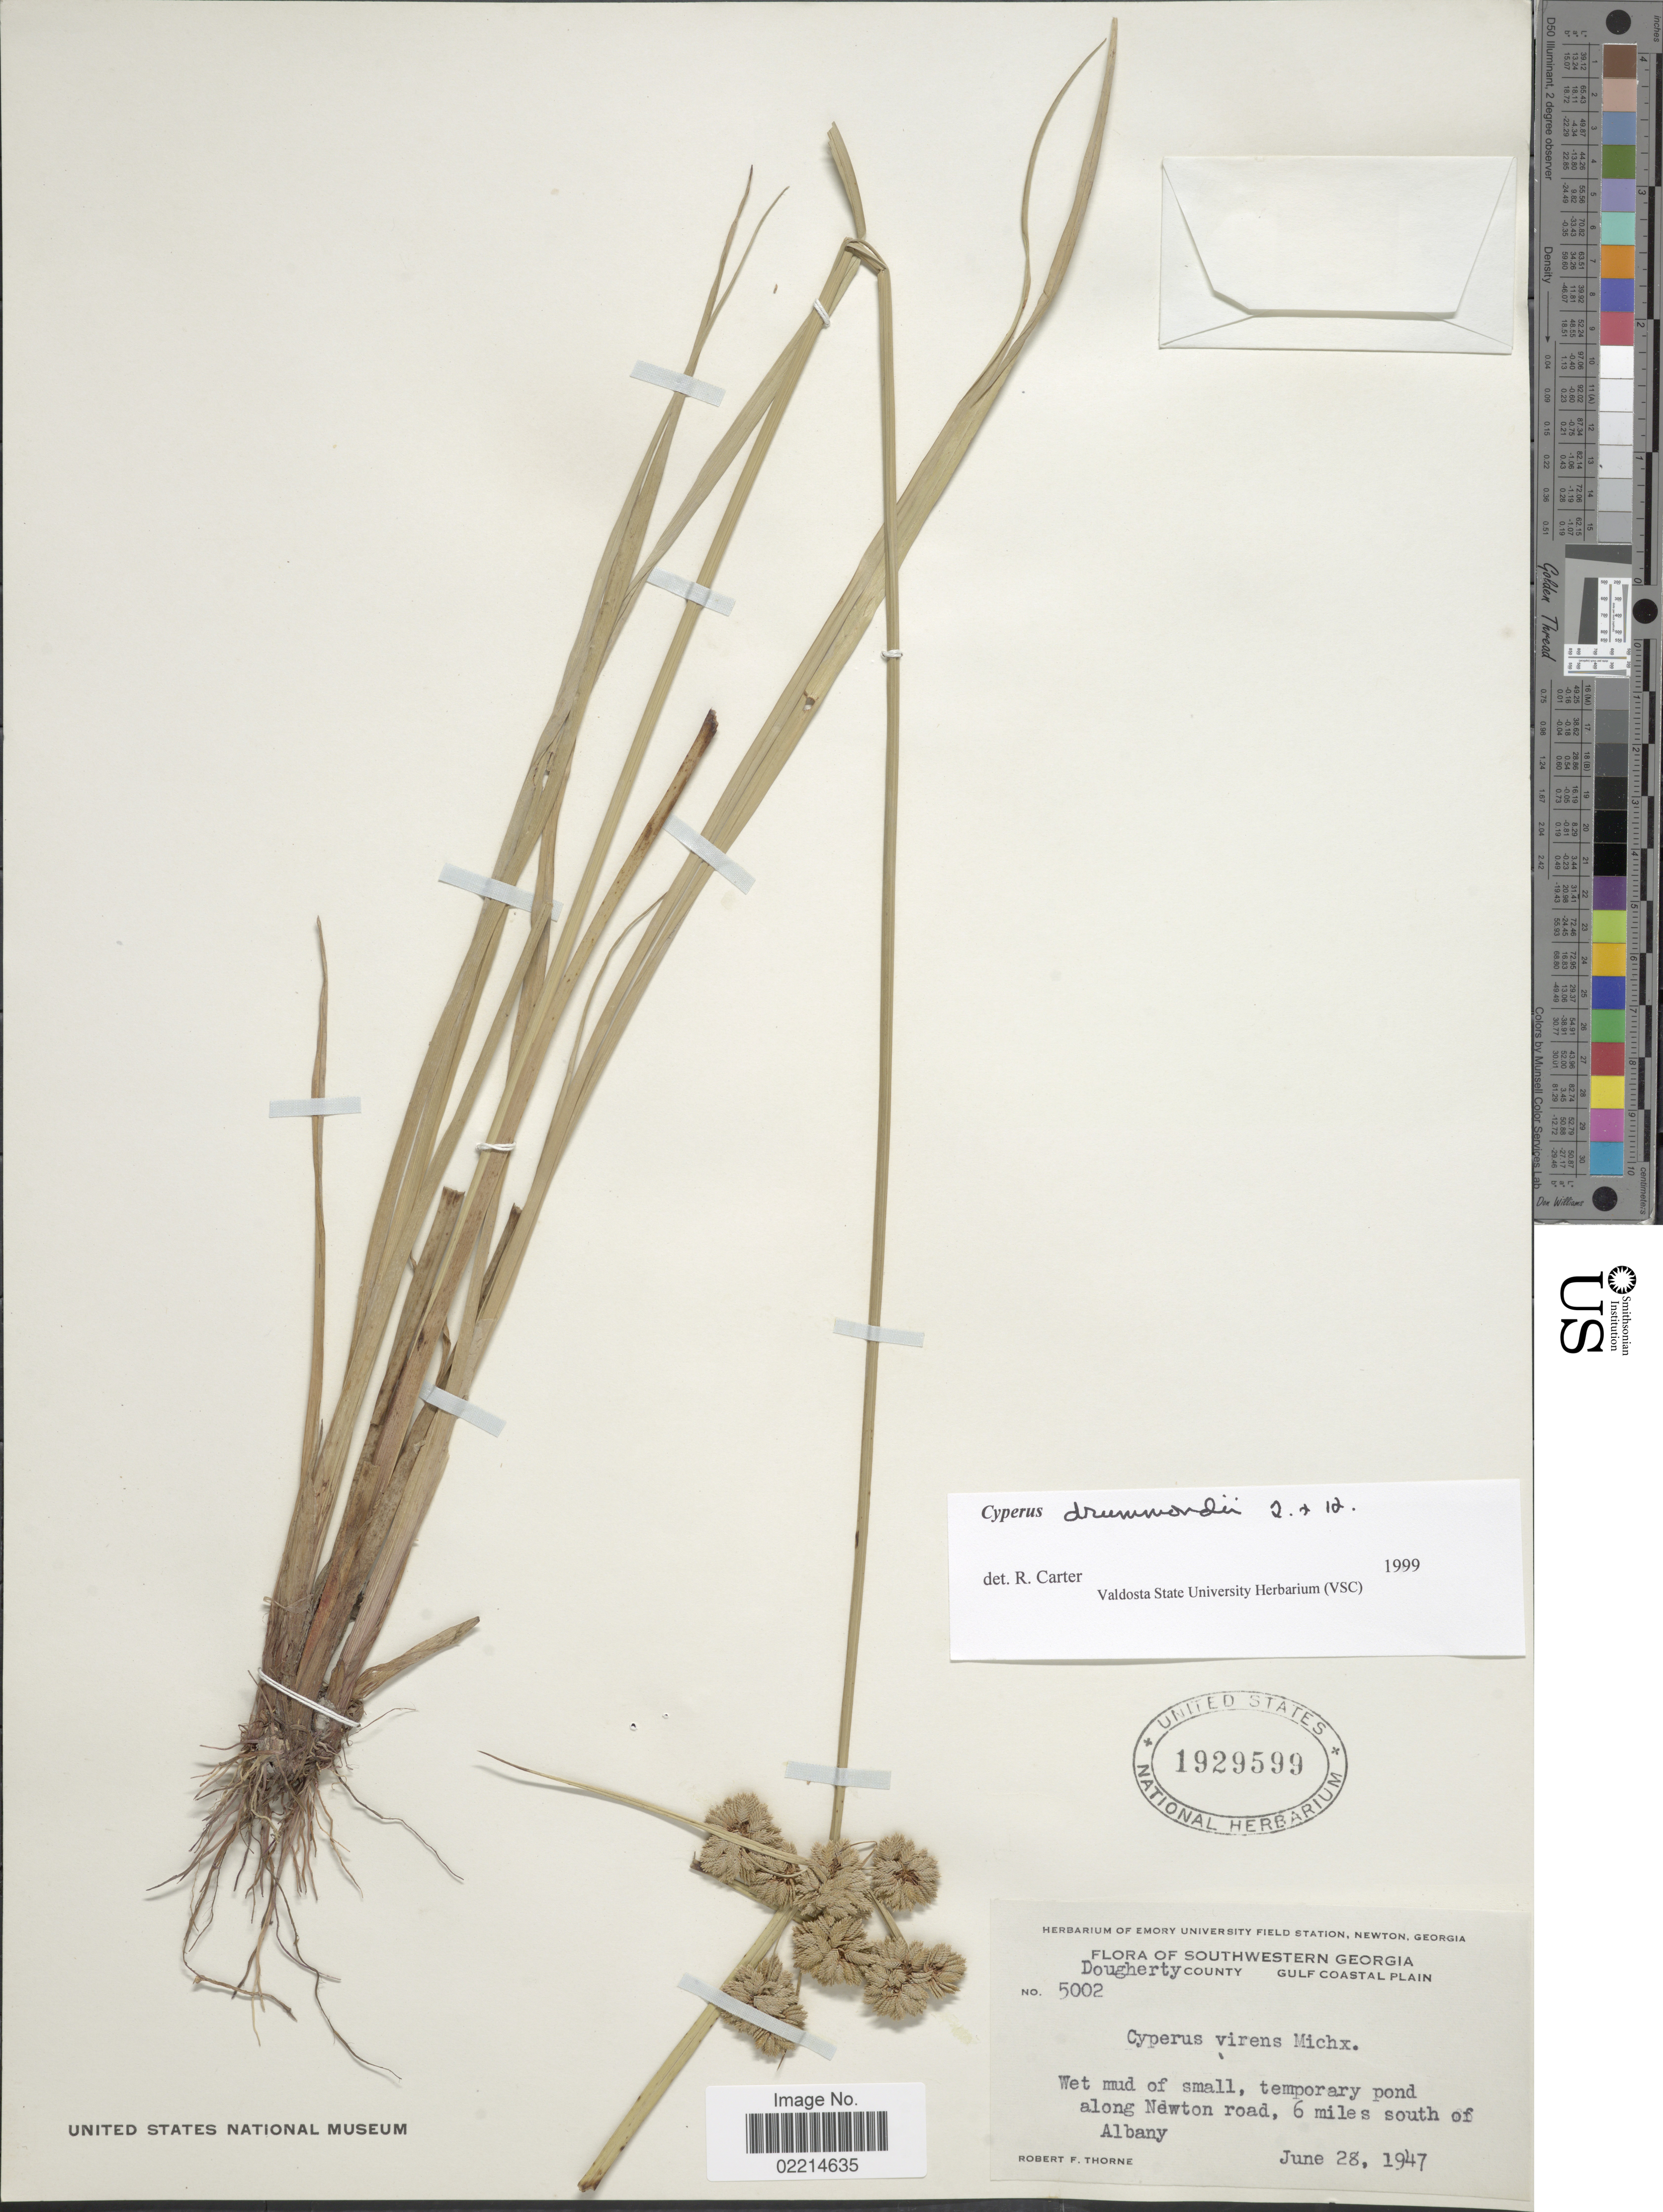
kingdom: Plantae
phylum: Tracheophyta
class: Liliopsida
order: Poales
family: Cyperaceae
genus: Cyperus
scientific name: Cyperus drummondii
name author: Torr. & Hook.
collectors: R. F. Thorne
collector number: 5002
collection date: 1947-06-28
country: United States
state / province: Georgia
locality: Southwestern Georgia. Dougherty County. Gulf Coastal Plain. Wet mud of small, temporary pond along Newton road, 6 miles south of Albany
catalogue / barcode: US 1929599